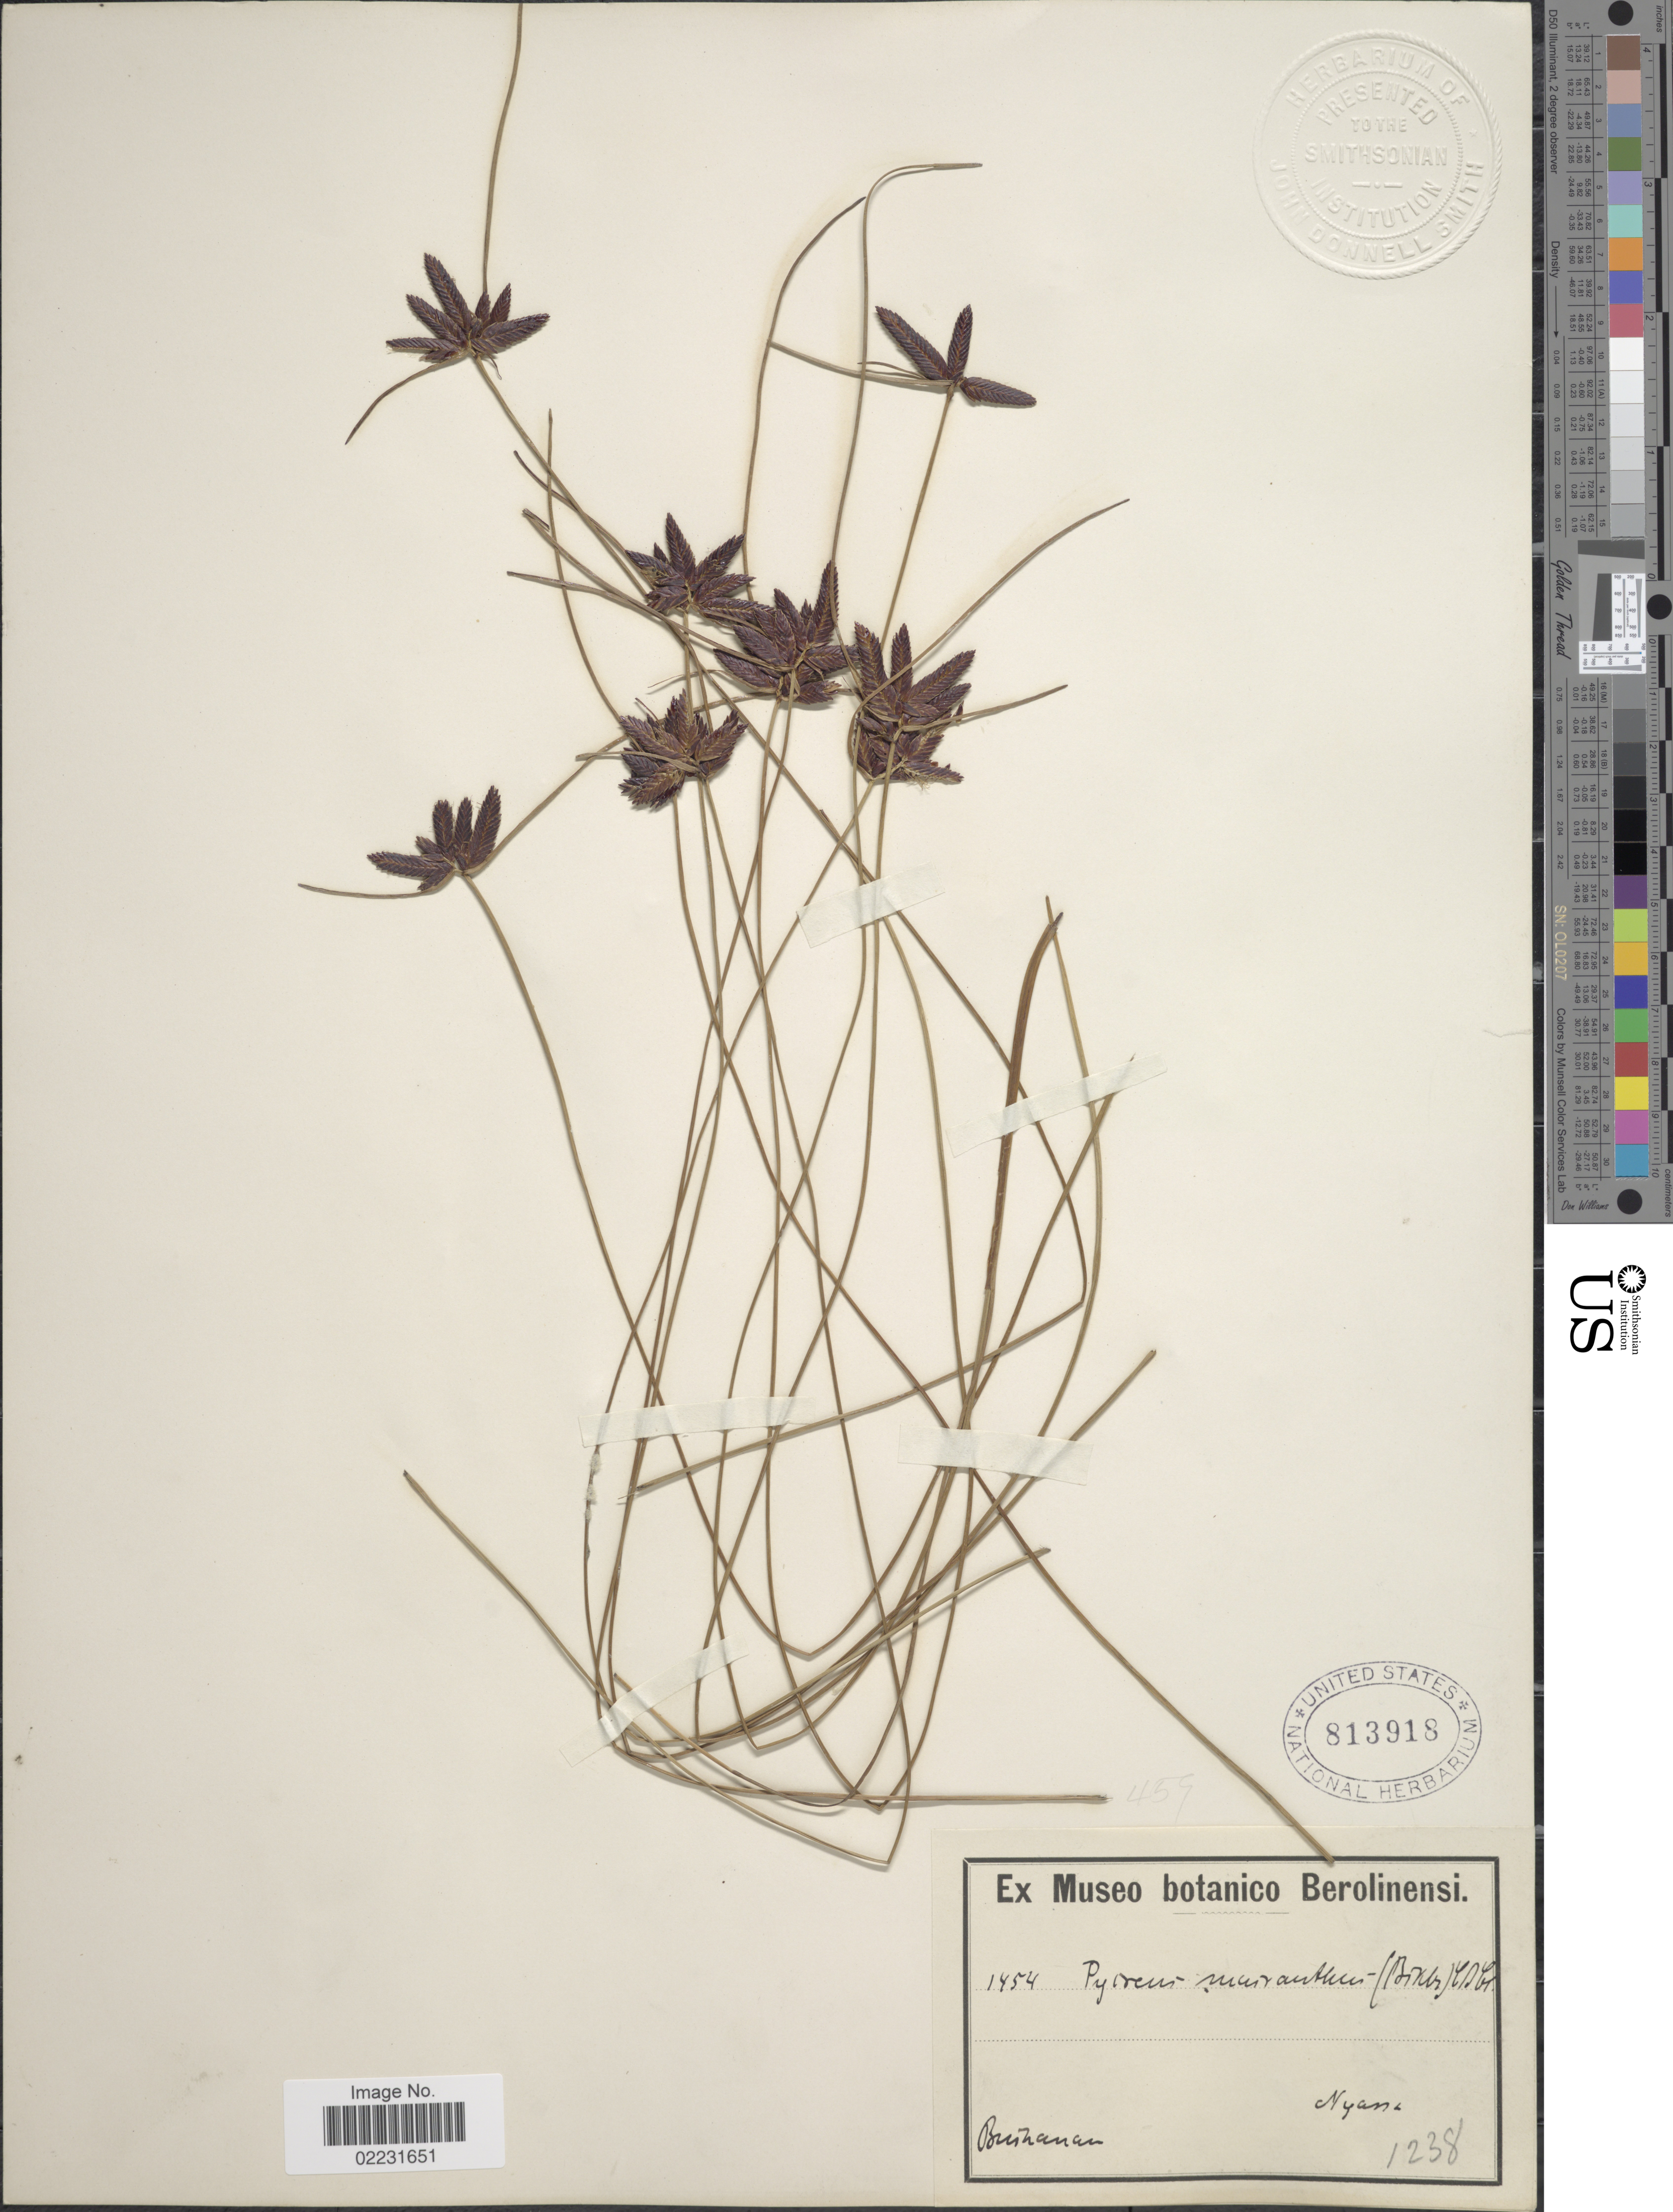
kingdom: Plantae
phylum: Tracheophyta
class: Liliopsida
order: Poales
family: Cyperaceae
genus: Cyperus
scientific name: Cyperus nigricans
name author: Steud.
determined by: Strong, Mark T., (BOT), Smithsonian Institution - National Museum of Natural History (UNITED STATES)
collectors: -. Buchanan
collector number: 1454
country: Malawi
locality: Nyassa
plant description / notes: Potential type of Pycreus segmentatus C.B.Clarke. Specimen retrieved from general collection and stored at Type Register.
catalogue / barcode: US 813918